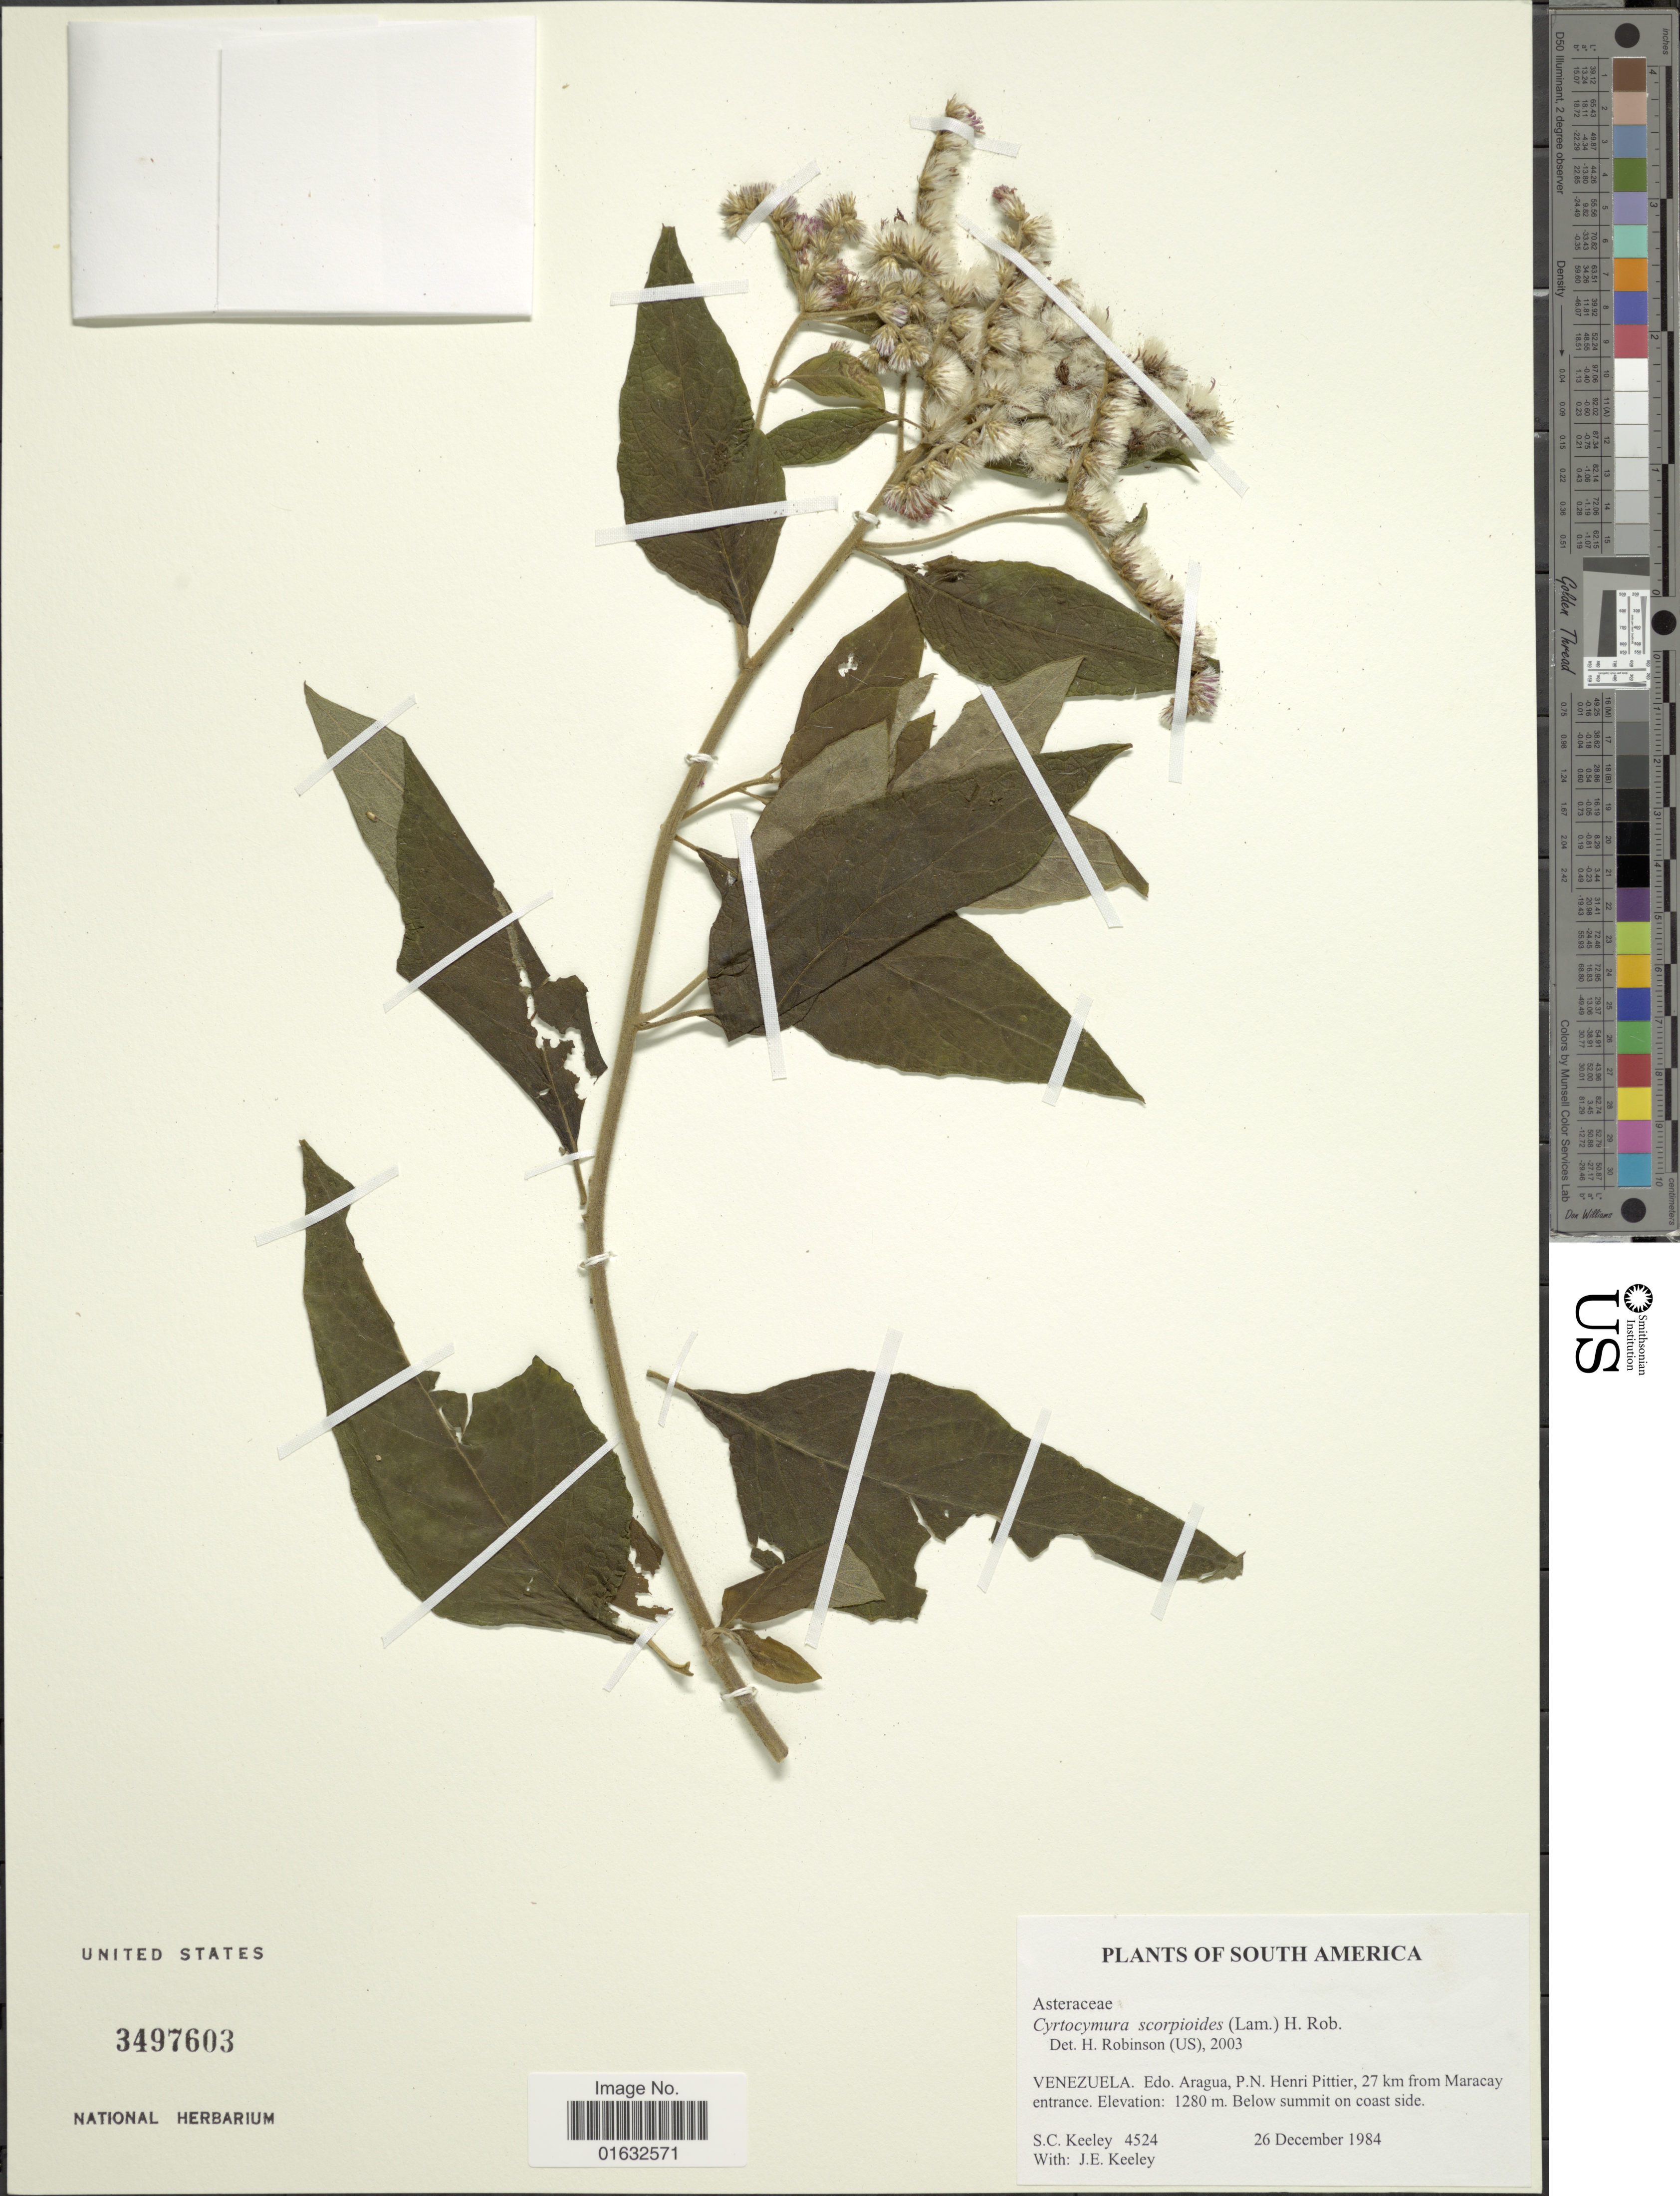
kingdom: Plantae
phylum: Tracheophyta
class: Magnoliopsida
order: Asterales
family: Asteraceae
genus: Cyrtocymura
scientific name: Cyrtocymura scorpioides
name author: (Lam.) H. Rob.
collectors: S. C. Keeley & J. E. Keeley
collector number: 4524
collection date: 1984-12-26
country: Venezuela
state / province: Aragua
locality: Edo. Aragua, P.N. Henri Pittier, 27 km from Maracay entrance, below summit on coast side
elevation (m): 1280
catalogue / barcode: US 3497603